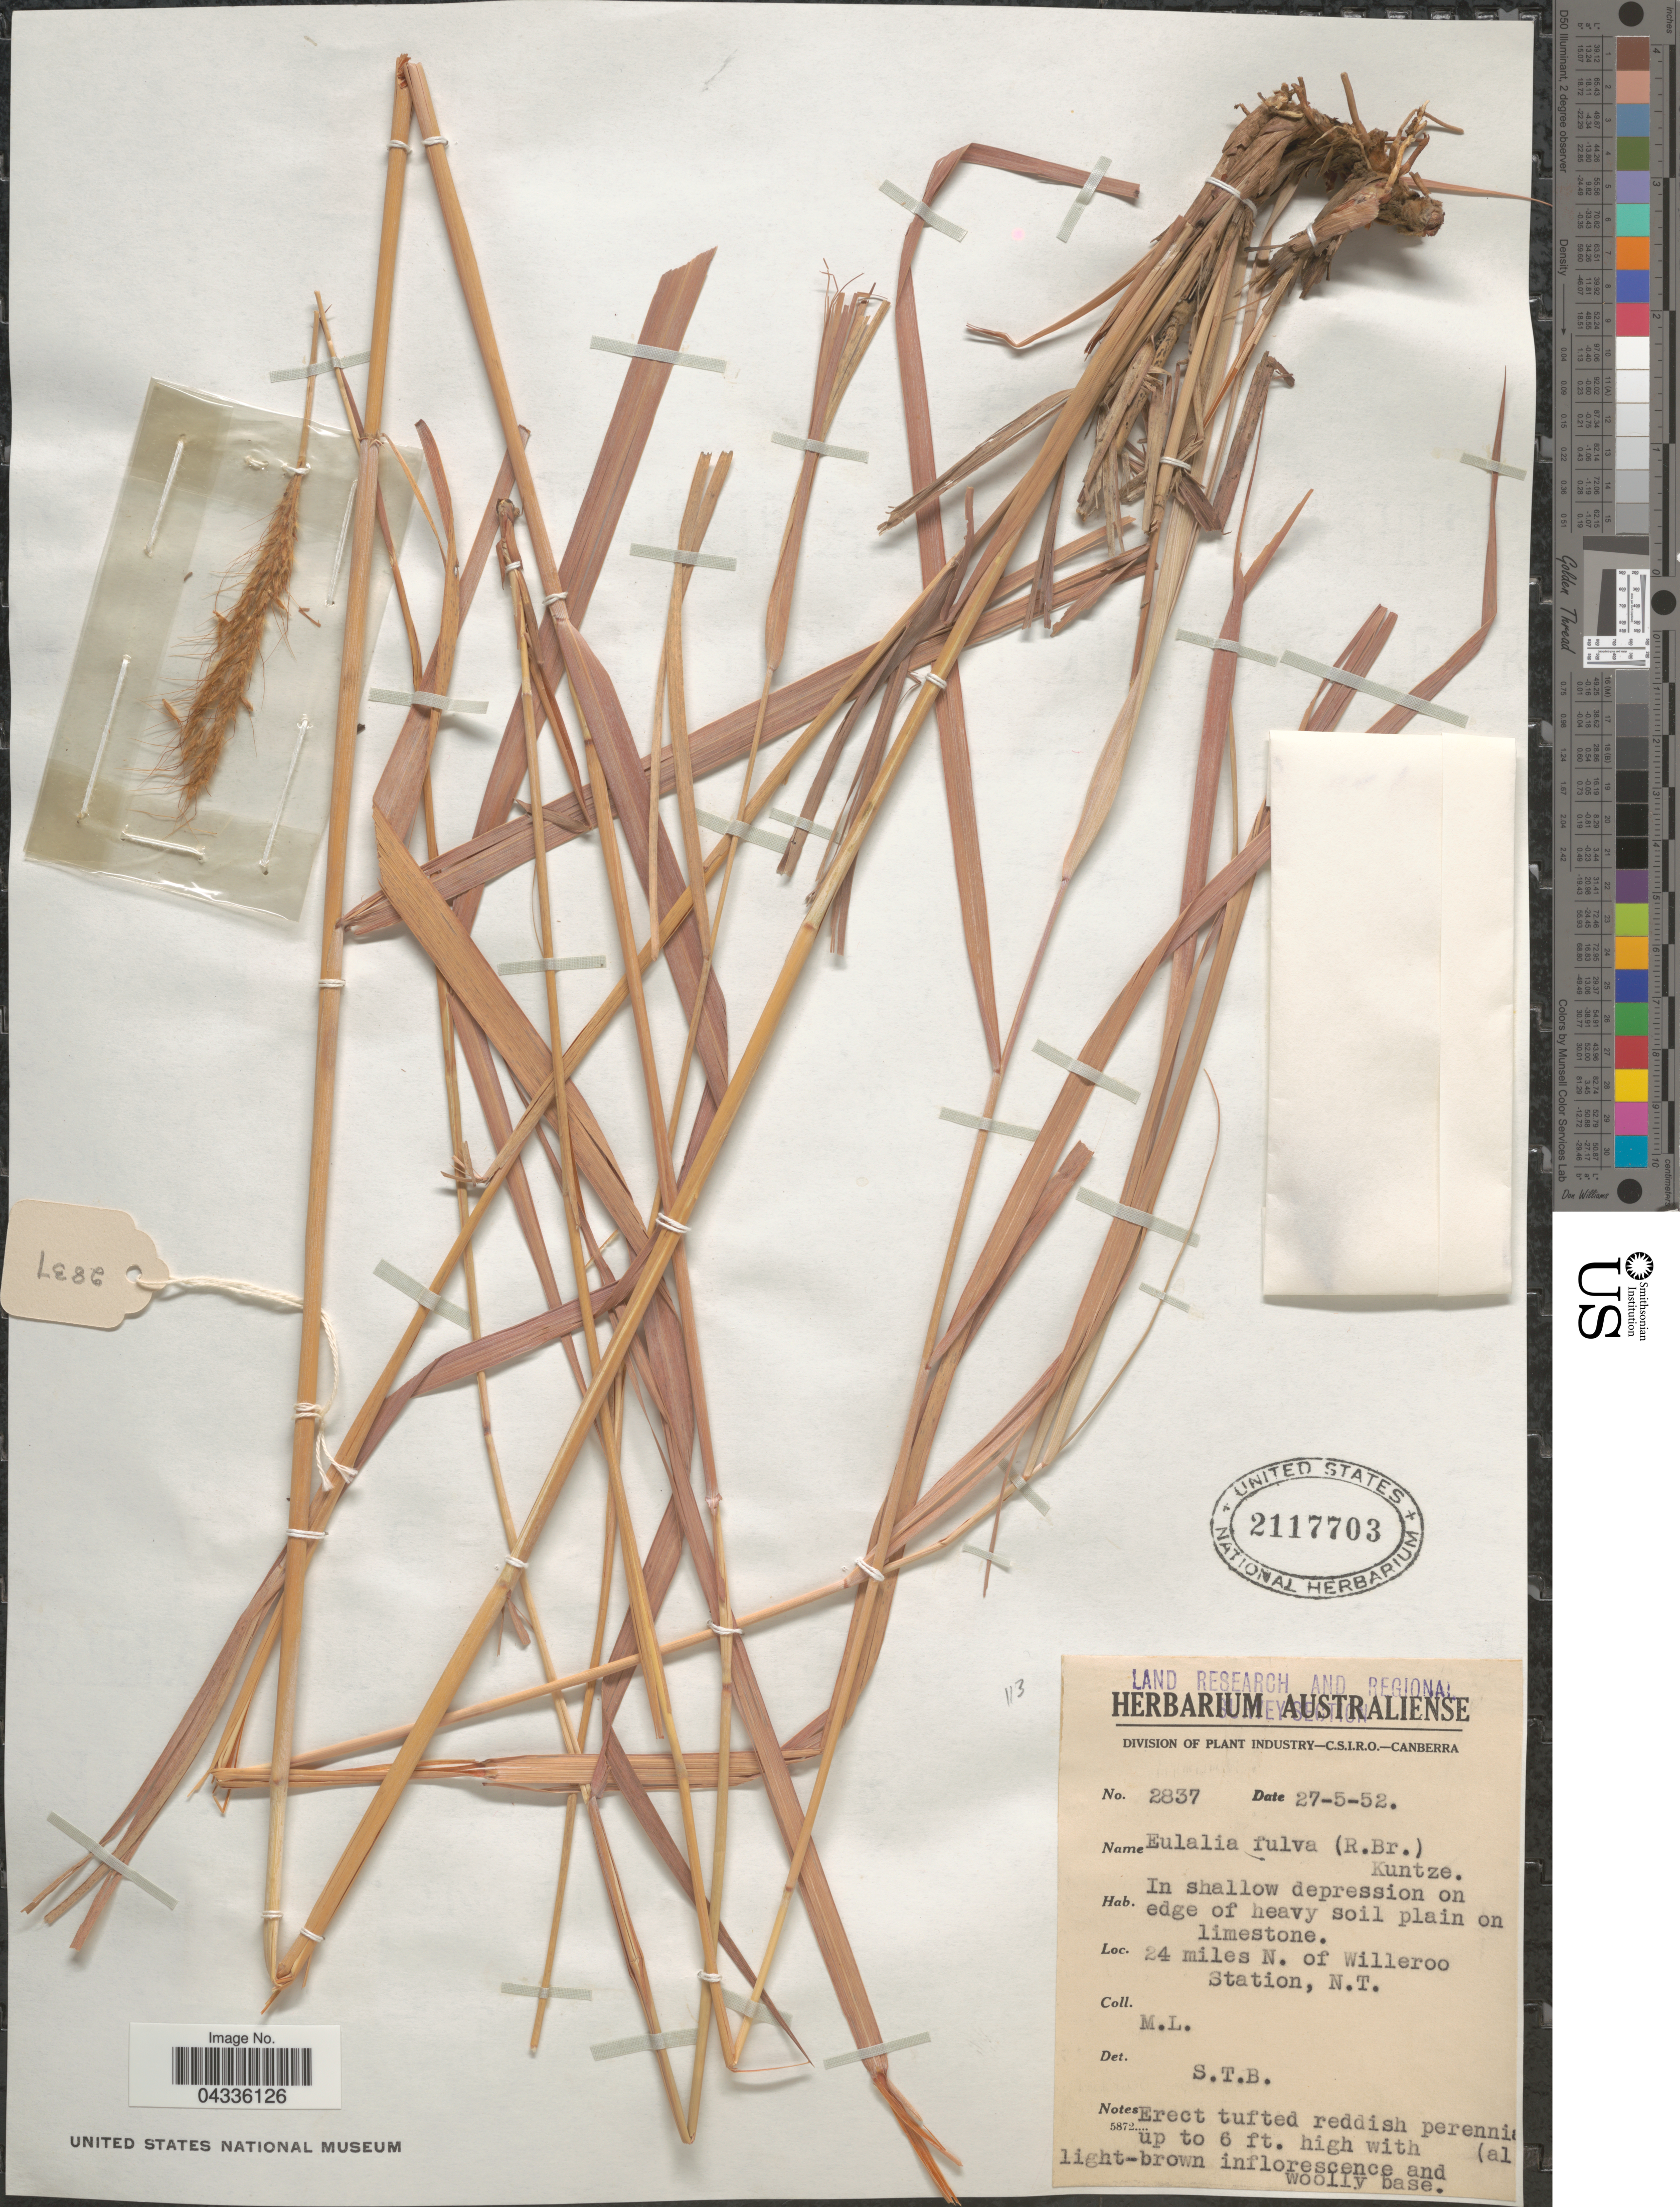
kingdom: Plantae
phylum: Tracheophyta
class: Liliopsida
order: Poales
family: Poaceae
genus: Eulalia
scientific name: Eulalia aurea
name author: (Bory) Kunth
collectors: M. L.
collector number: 2837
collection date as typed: Transcribed d/m/y: 27/5/52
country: Australia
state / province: Northern Territory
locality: Land Research and Regional Survey Section. 24 miles N. of Willeroo Station.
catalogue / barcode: US 2117703